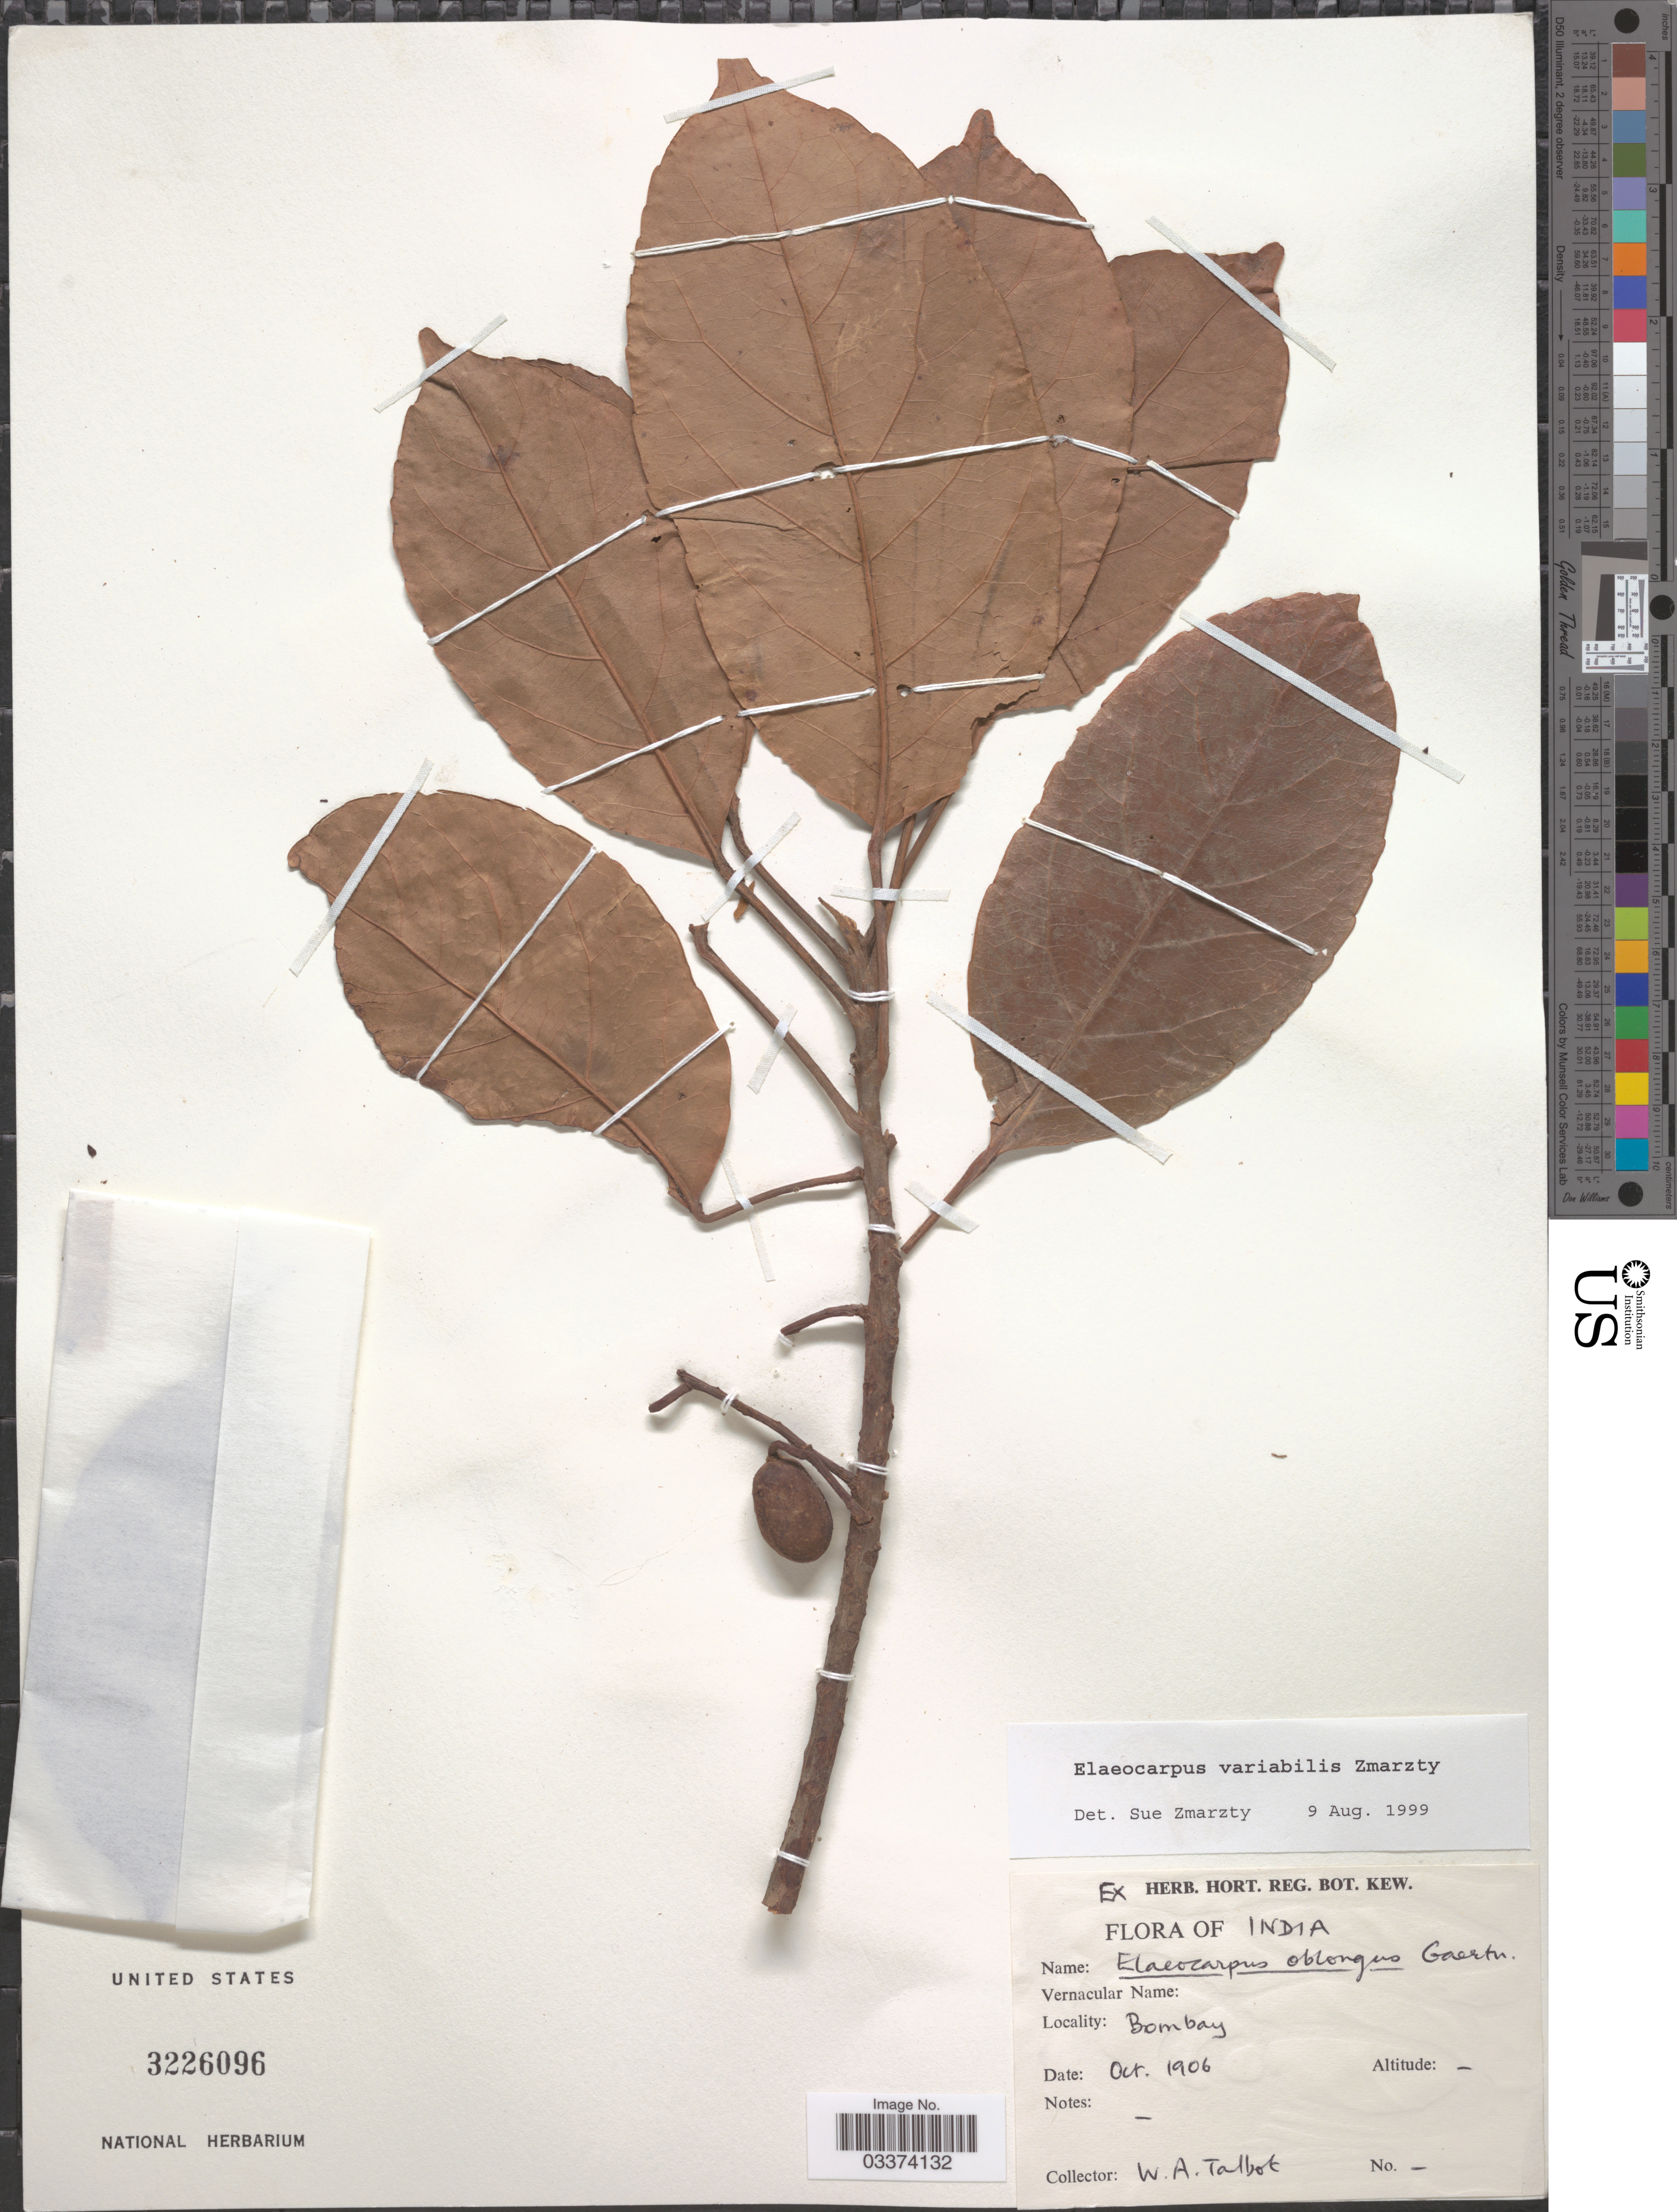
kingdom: Plantae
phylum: Tracheophyta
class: Magnoliopsida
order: Oxalidales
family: Elaeocarpaceae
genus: Elaeocarpus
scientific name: Elaeocarpus variabilis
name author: Zmarzty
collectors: W. Talbot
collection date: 1906-10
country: India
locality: Bombay.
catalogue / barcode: US 3226096